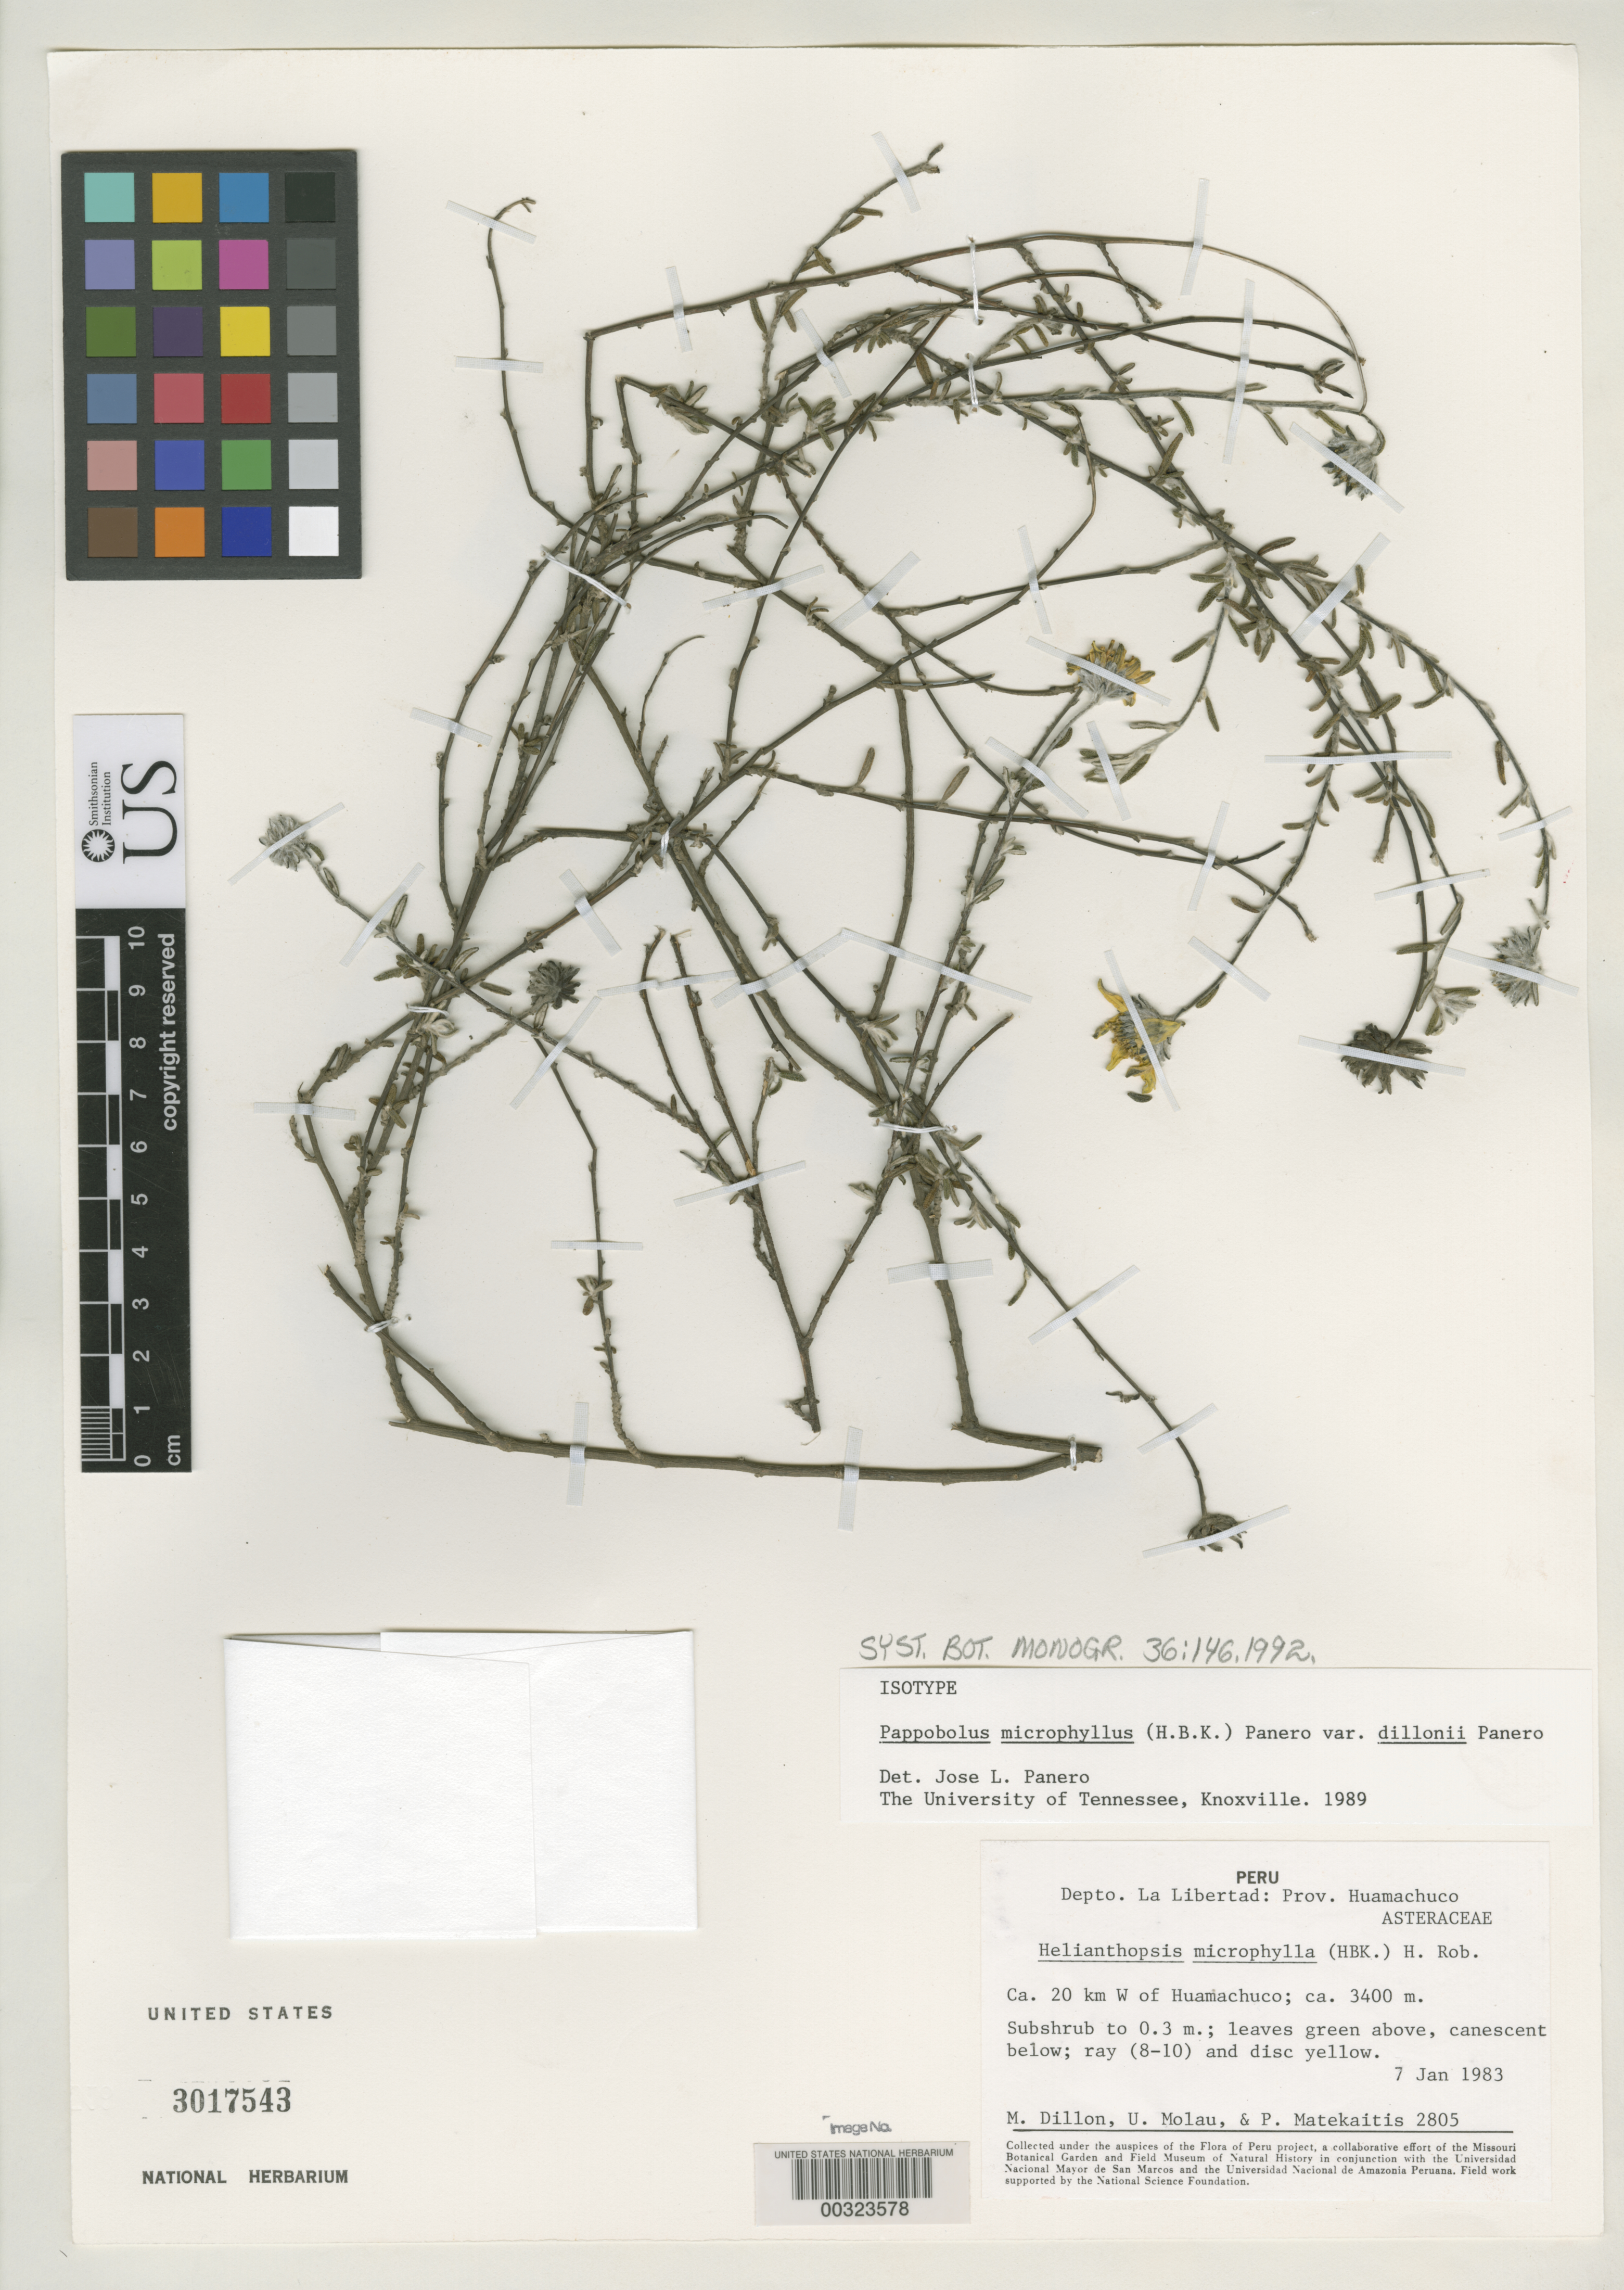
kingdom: Plantae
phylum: Tracheophyta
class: Magnoliopsida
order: Asterales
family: Asteraceae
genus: Pappobolus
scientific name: Pappobolus microphyllus var. dillonii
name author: Panero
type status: Isotype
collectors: M. O. Dillon, U. Molau & P. Matekaitis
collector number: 2805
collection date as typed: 07 Jan 1983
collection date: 1983-01-07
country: Peru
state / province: La Libertad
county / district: Sanchez Carrion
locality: Ca. 20 km W of Huamachuco. Huamachuco Dist.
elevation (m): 3400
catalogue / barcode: US 3017543